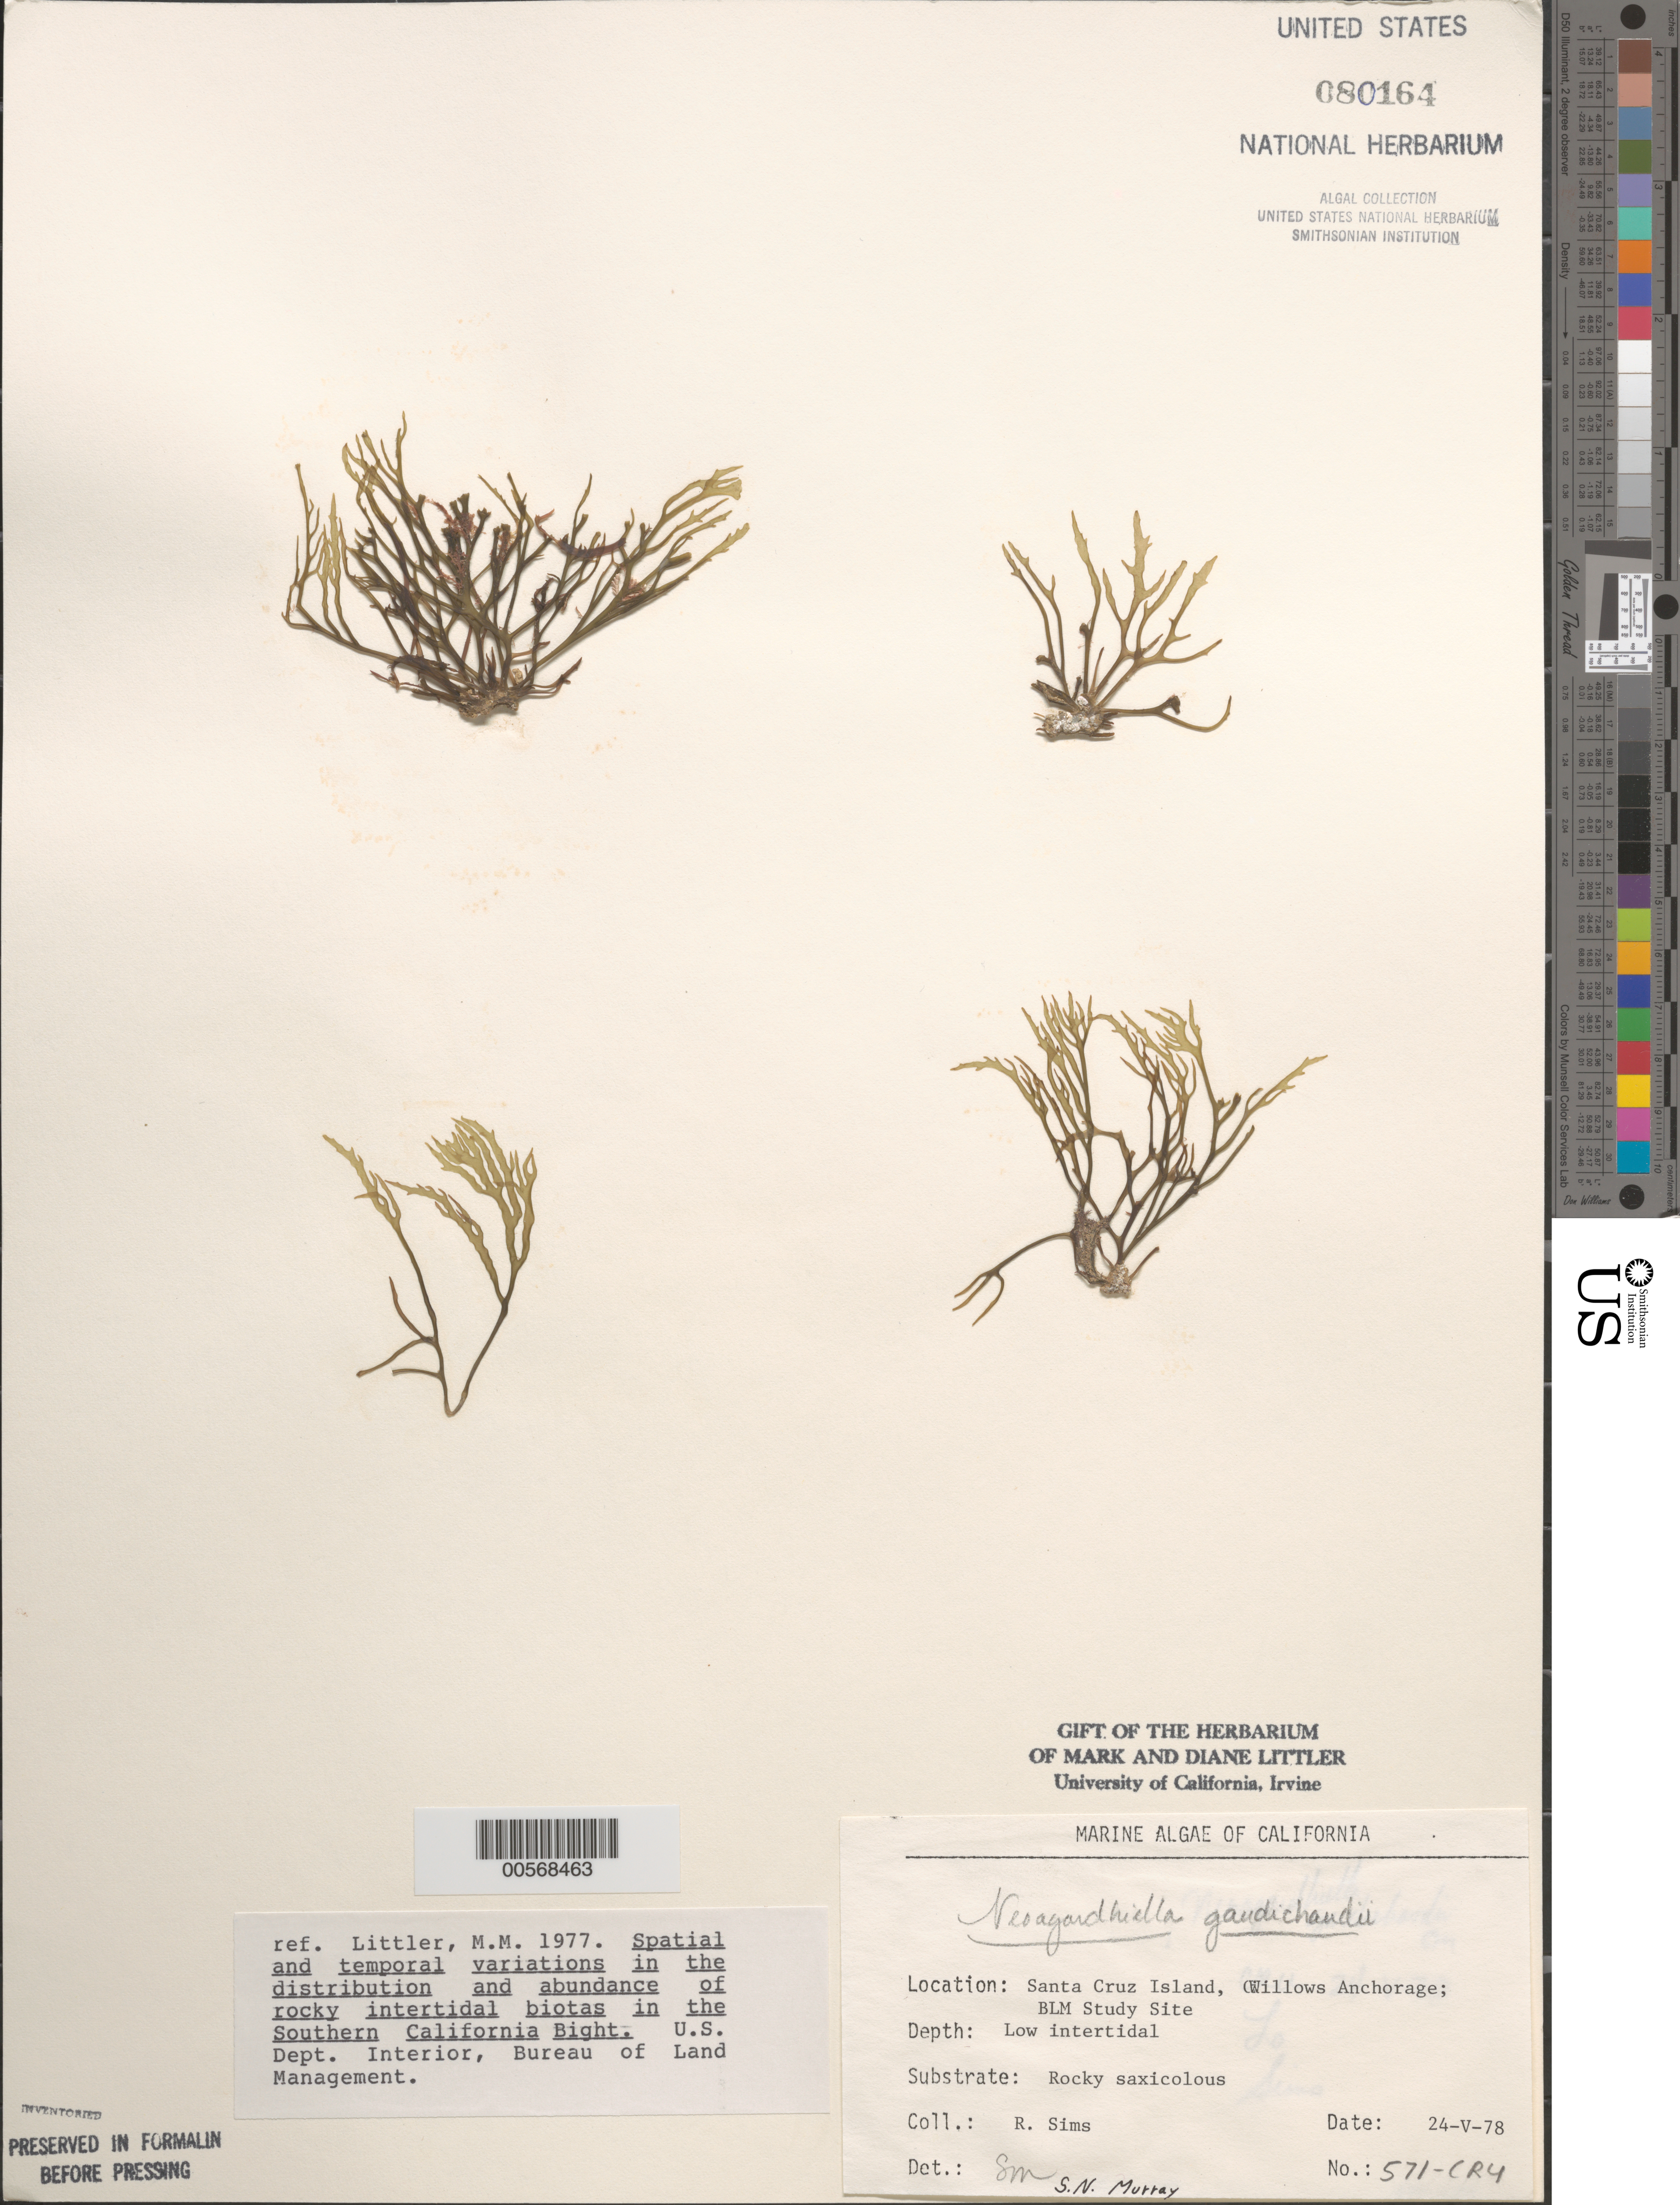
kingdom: Plantae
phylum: Rhodophyta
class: Florideophyceae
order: Gigartinales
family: Solieriaceae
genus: Sarcodiotheca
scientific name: Sarcodiotheca gaudichaudii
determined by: Algae name updating Project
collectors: R. H. Sims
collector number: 571-cru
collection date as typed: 24 May 1978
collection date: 1978-05-24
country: United States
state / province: California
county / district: Santa Barbara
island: Santa Cruz Island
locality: Willows Anchorage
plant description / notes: BLM-SOCALBIGHT Rocky Intertidal Survey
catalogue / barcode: US 80164